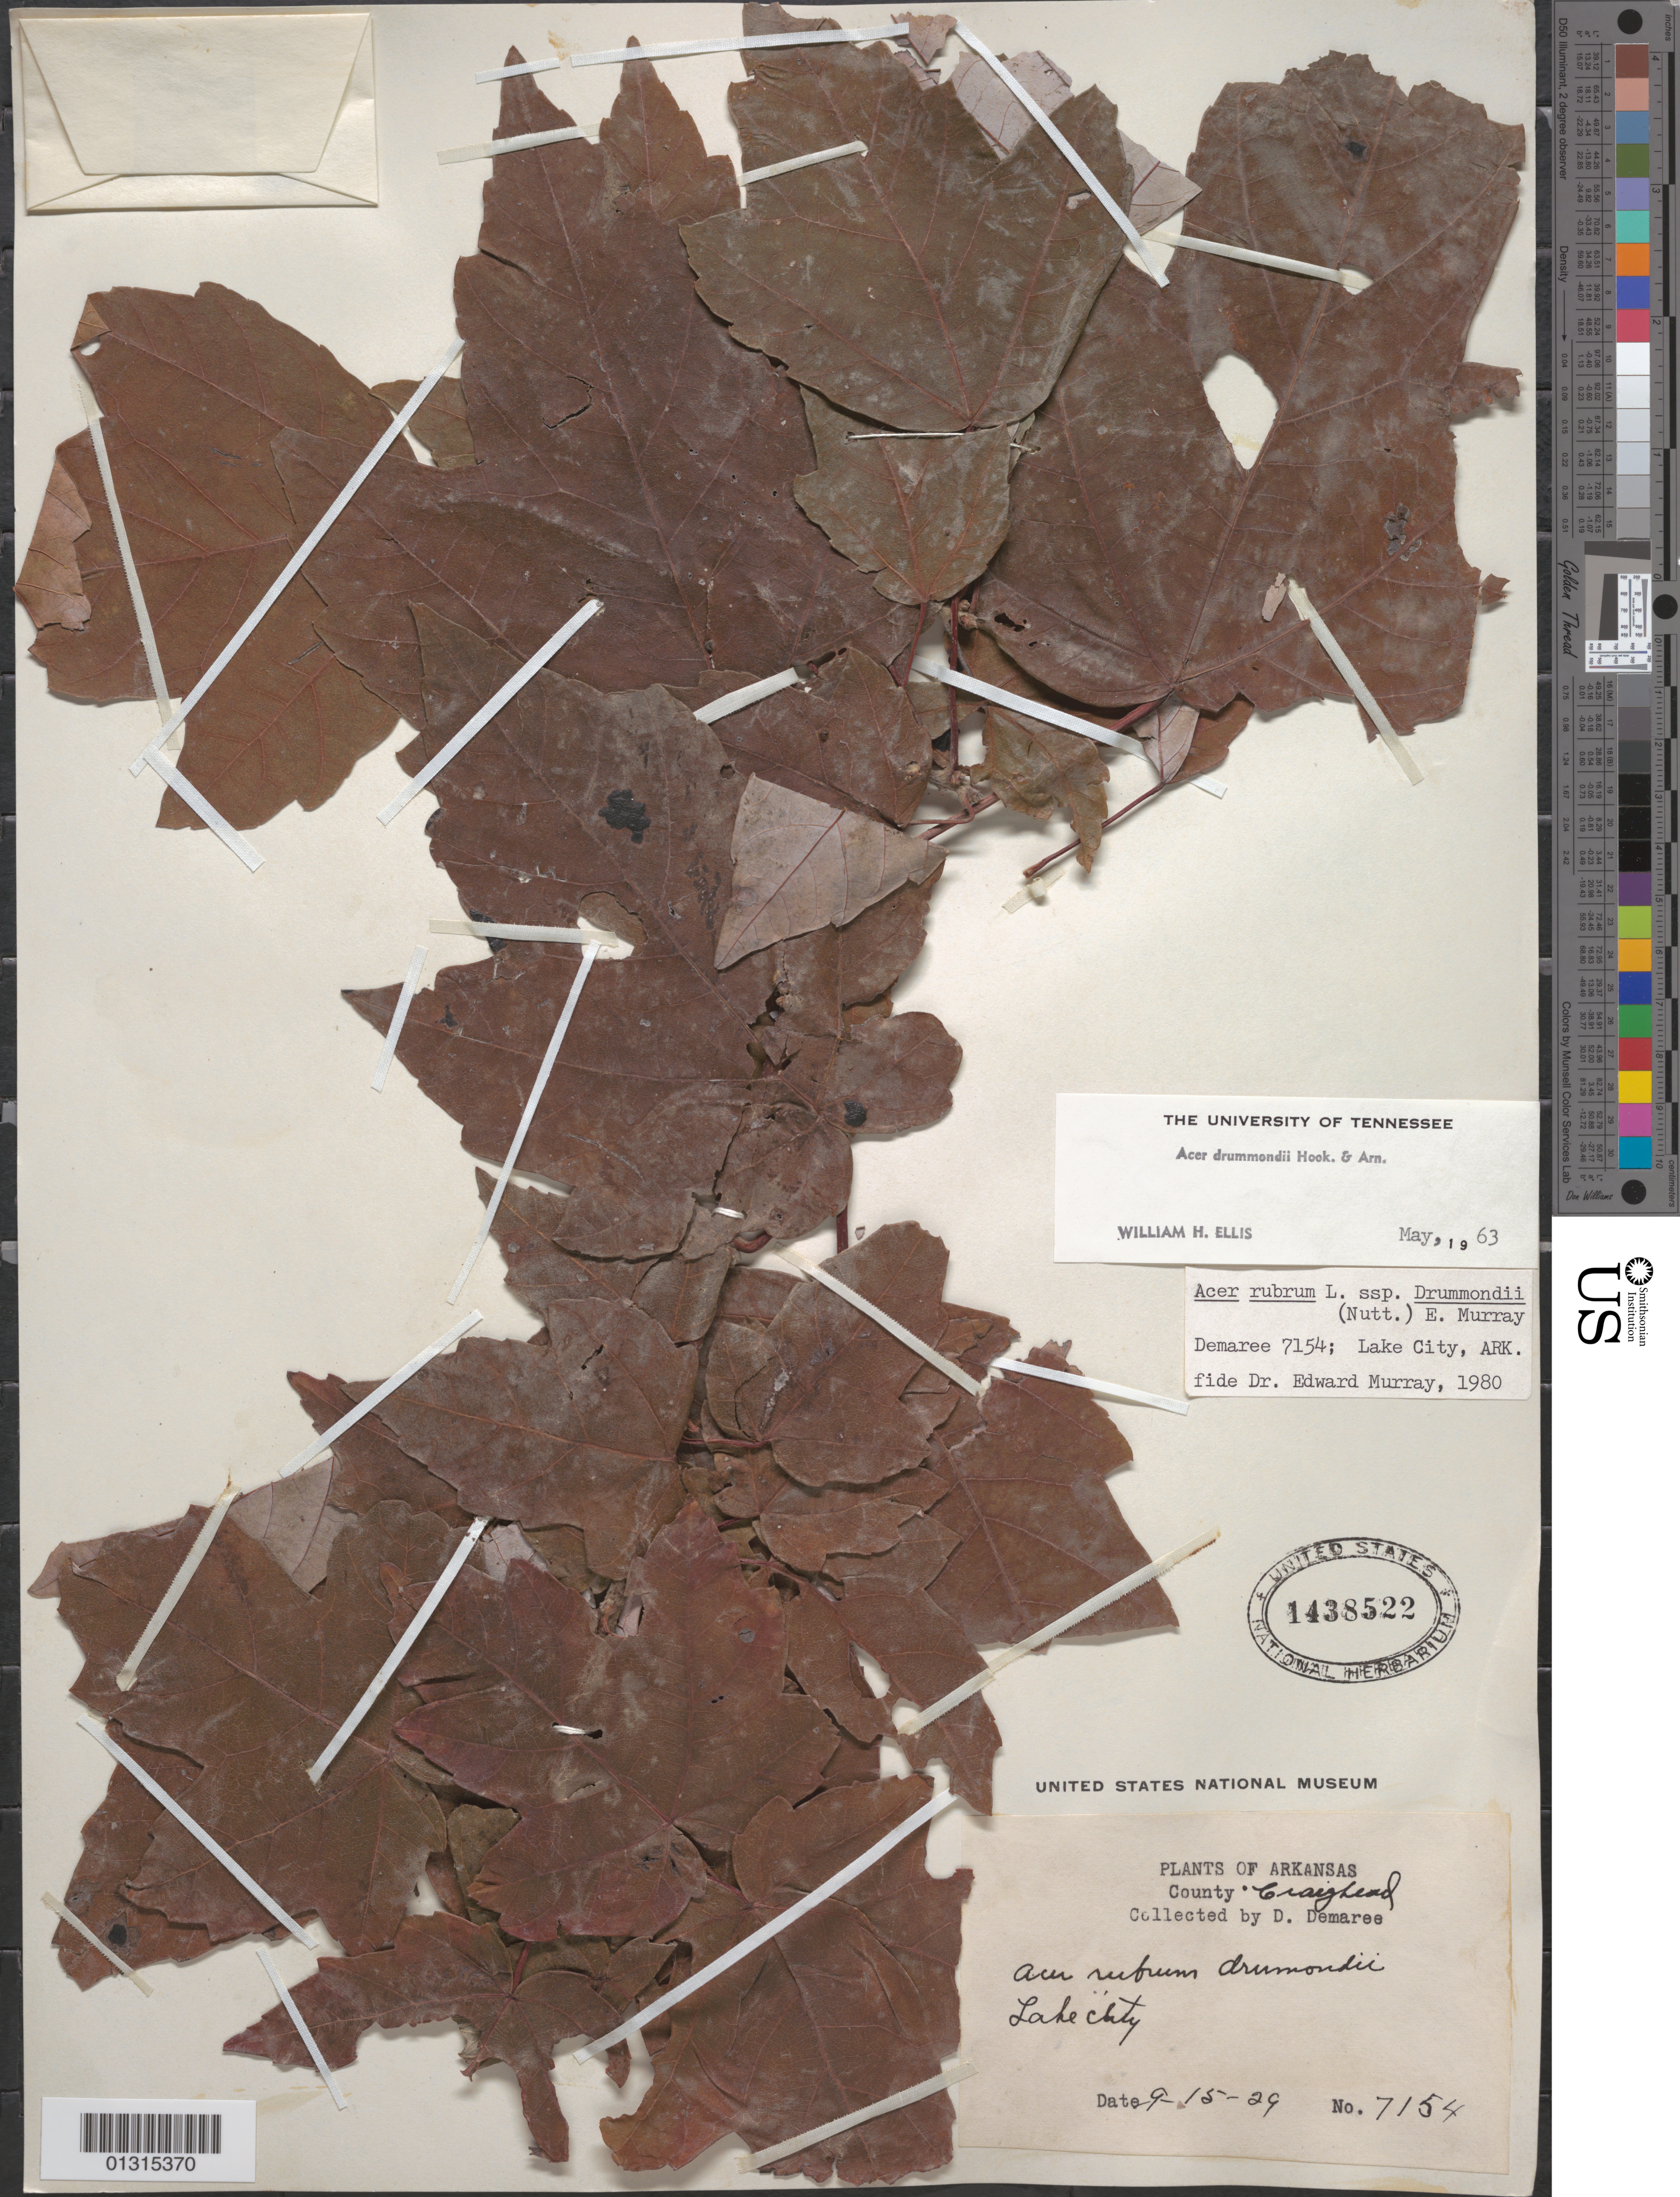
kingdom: Plantae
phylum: Tracheophyta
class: Magnoliopsida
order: Sapindales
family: Sapindaceae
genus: Acer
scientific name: Acer rubrum var. drummondi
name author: (Hook. & Arn. ex Nutt.) Sarg.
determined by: Murray, Edward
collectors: D. Demares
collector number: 7154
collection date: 1929-09-15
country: United States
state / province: Arkansas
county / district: Craighead County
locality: Craighead County, Lake City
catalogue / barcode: US 1438522